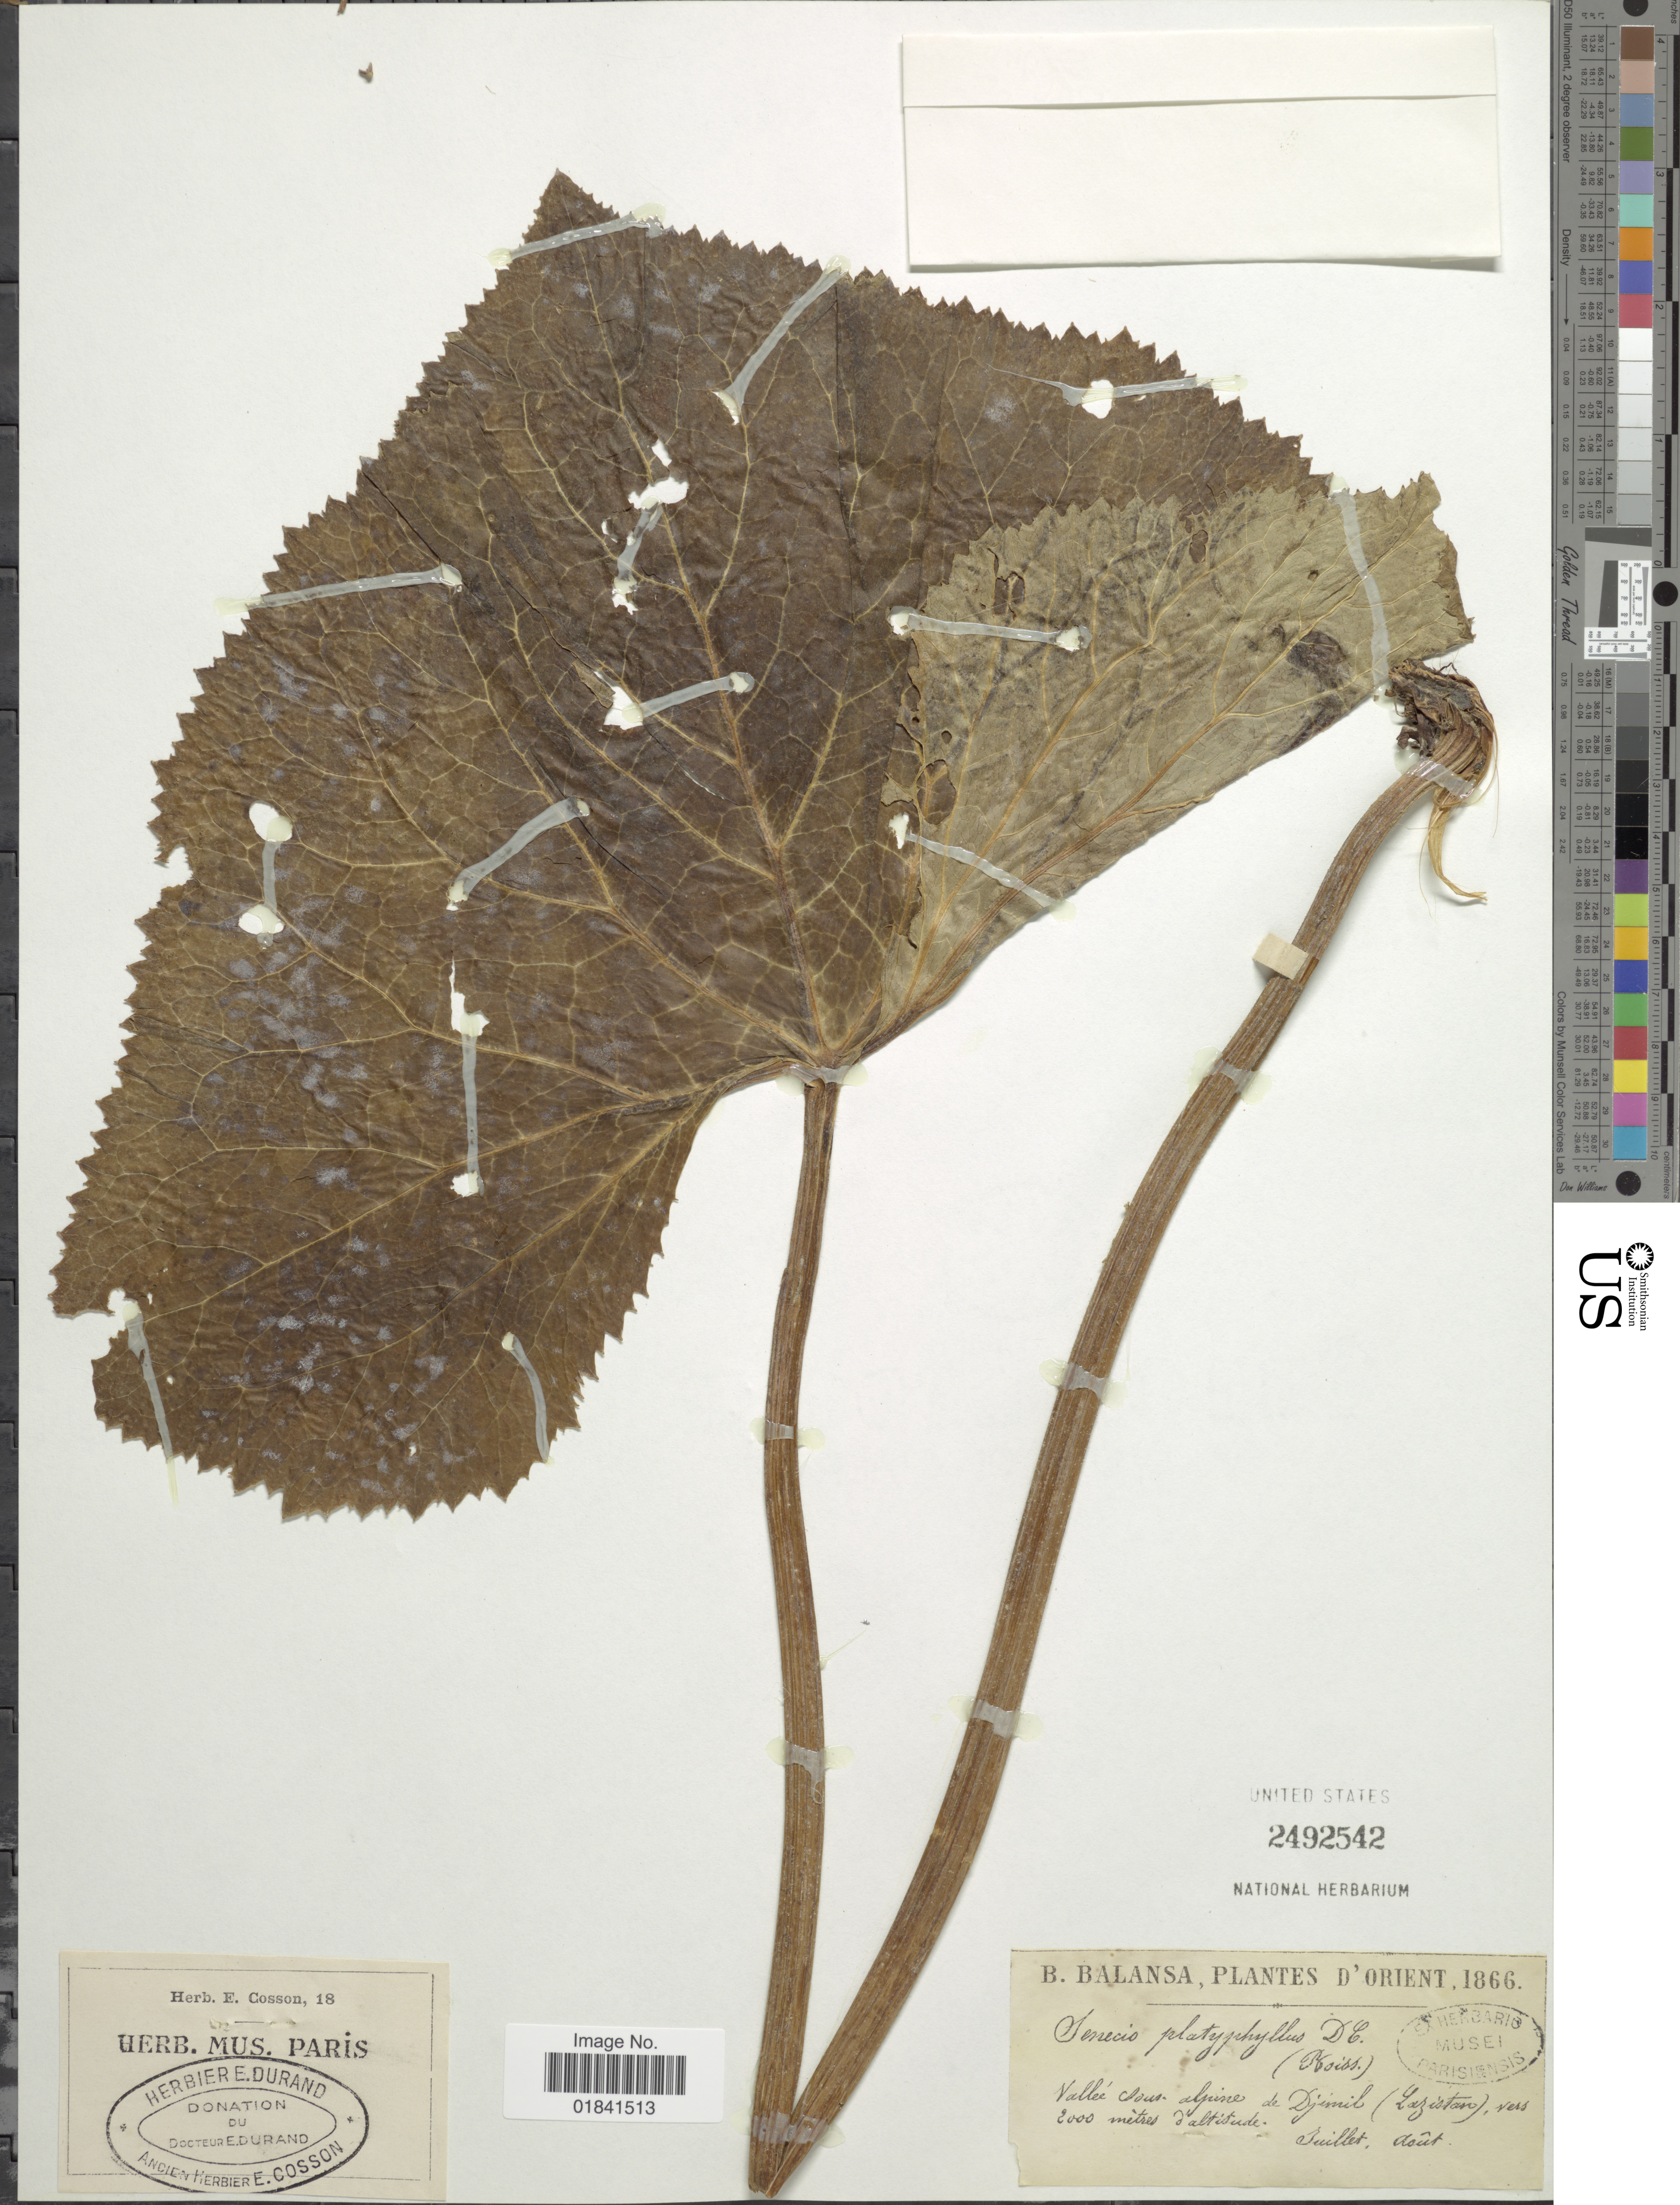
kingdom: Plantae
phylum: Tracheophyta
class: Magnoliopsida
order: Asterales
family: Asteraceae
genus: Senecio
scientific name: Senecio platyphyllus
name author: DC.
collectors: B. Balansa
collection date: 1866-07/1866-08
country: Turkey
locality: D'Orient, Vallee dous alpine de Djimil (Lazistono) [interpreted]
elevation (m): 2000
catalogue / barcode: US 2492542